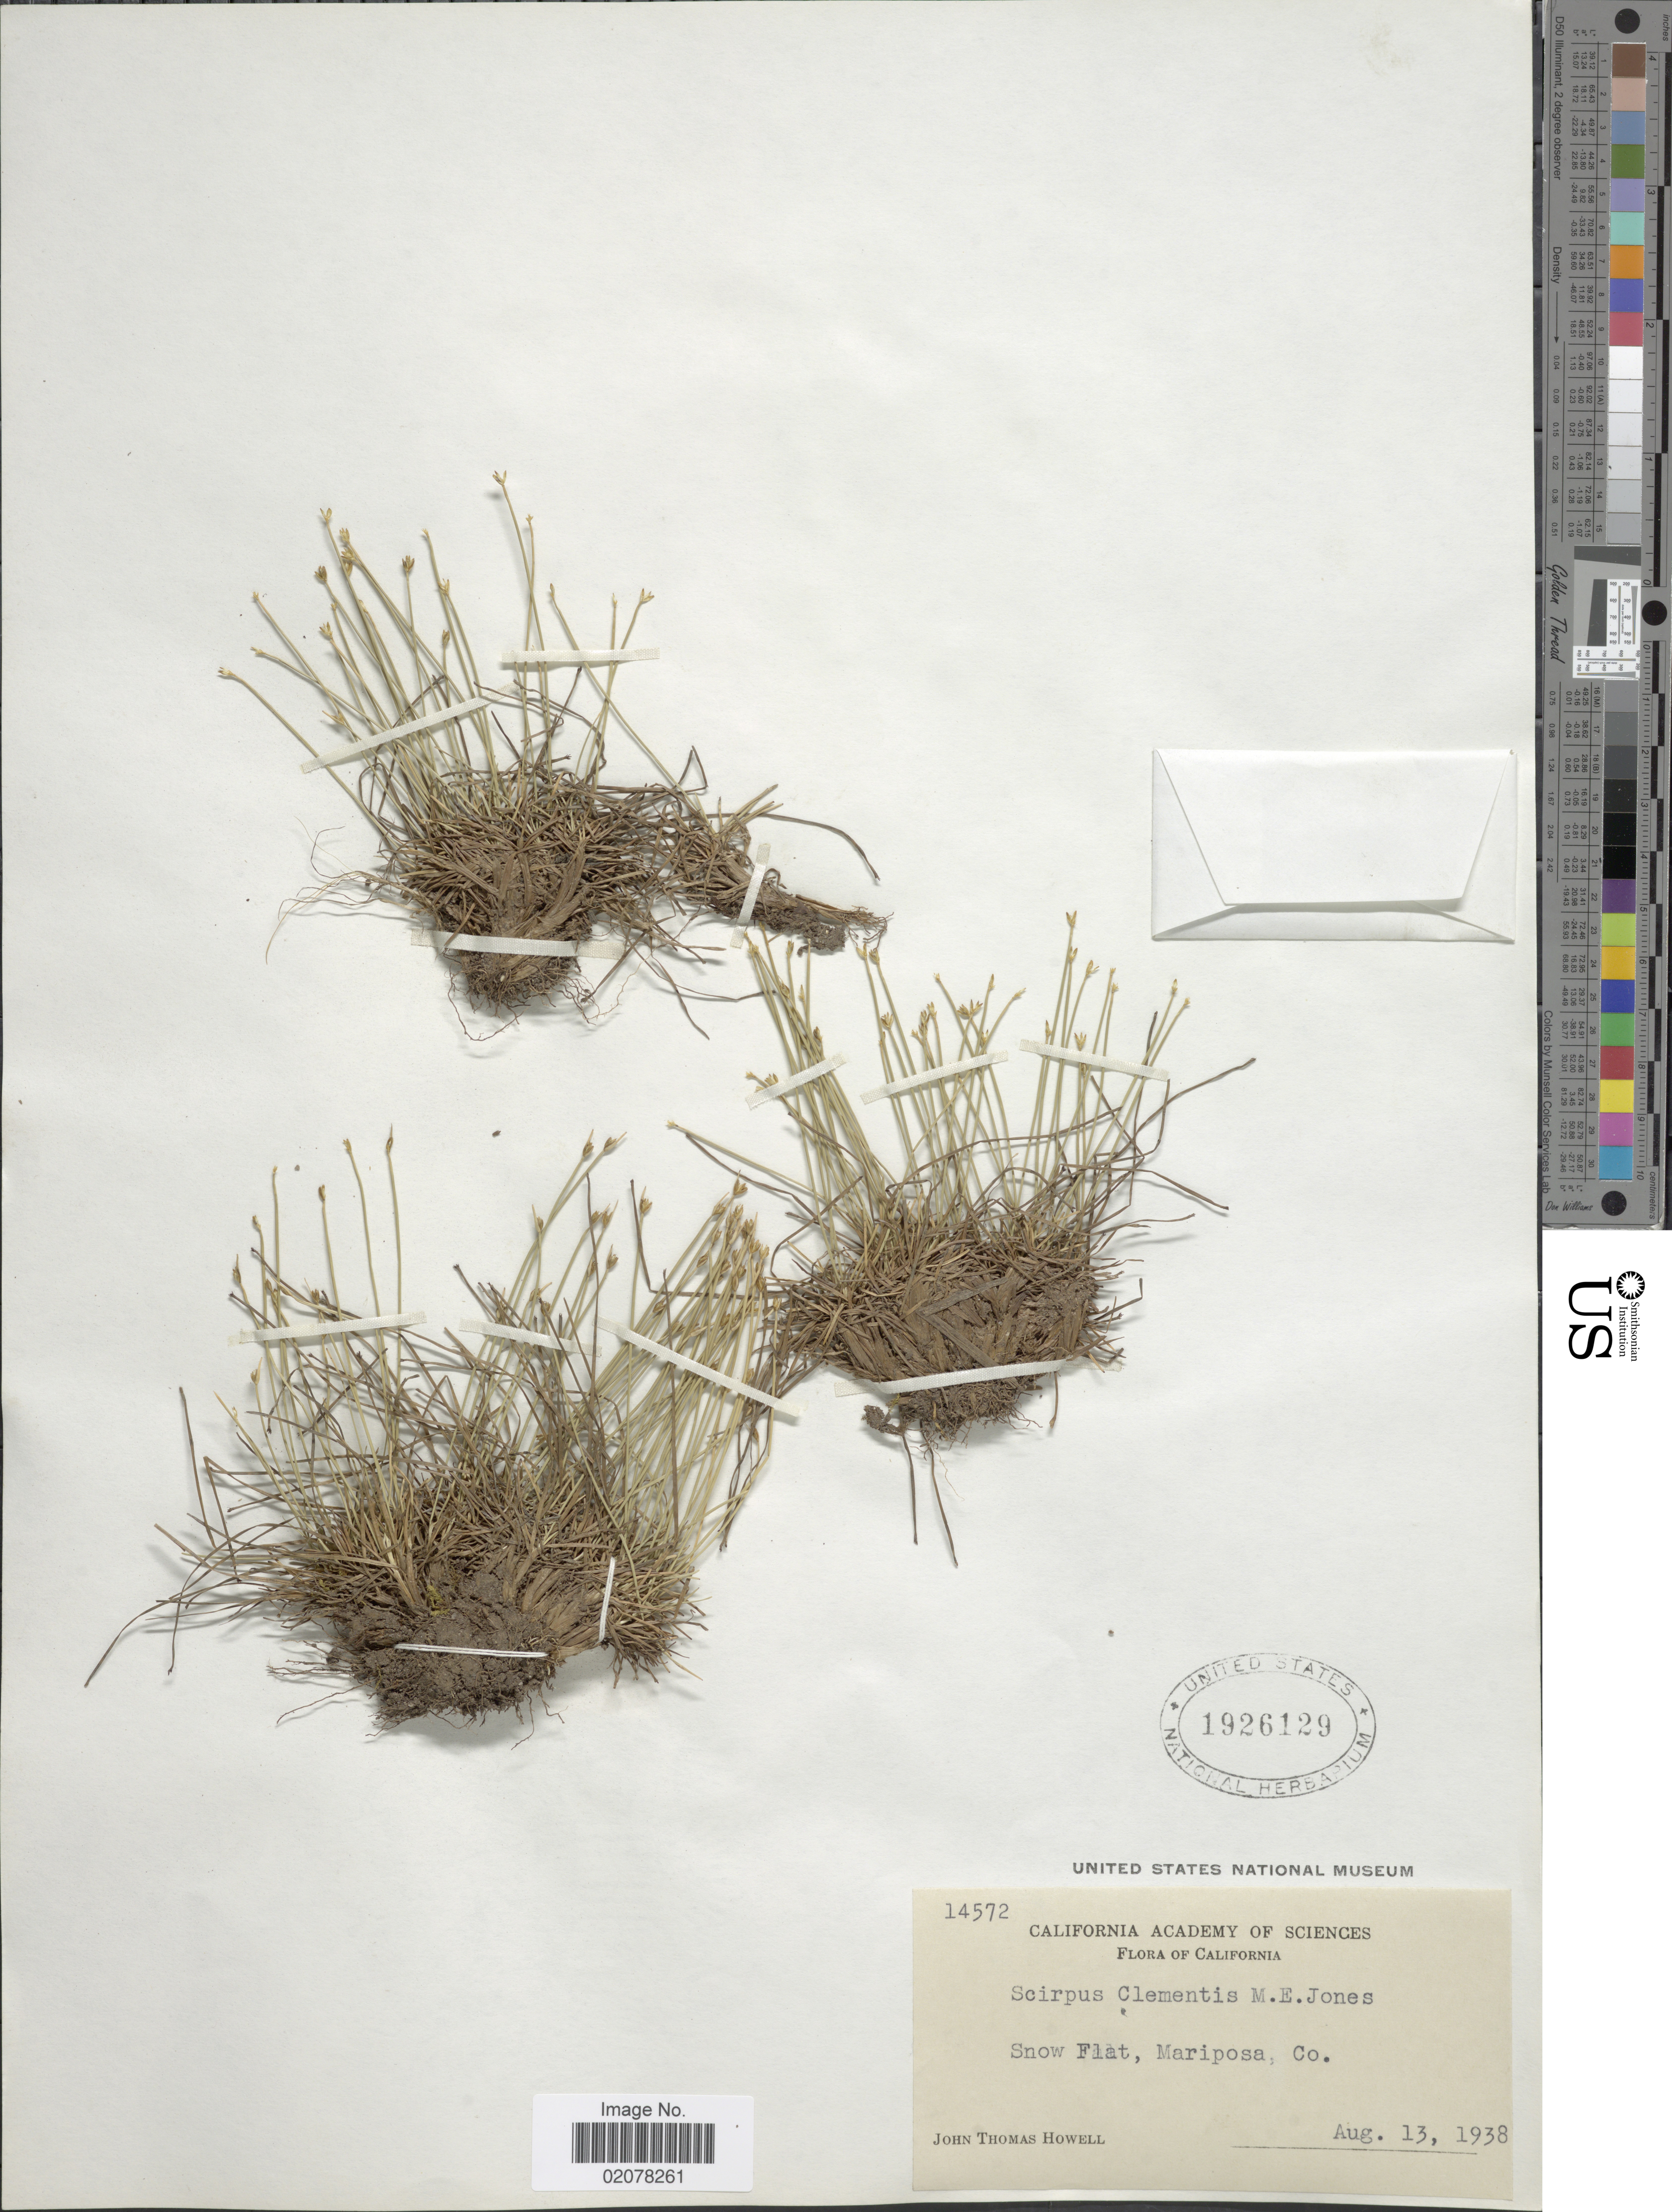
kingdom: Plantae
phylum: Tracheophyta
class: Liliopsida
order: Poales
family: Cyperaceae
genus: Oreobolopsis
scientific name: Oreobolopsis clementis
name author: (M.E. Jones) Dhooge & Goetgh.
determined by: Strong, Mark T., (BOT), Smithsonian Institution - National Museum of Natural History (UNITED STATES)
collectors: J. T. Howell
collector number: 14572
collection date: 1938-08-13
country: United States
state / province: California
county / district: Mariposa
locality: Snow Flat, Mariposa Co.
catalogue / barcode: US 1926129